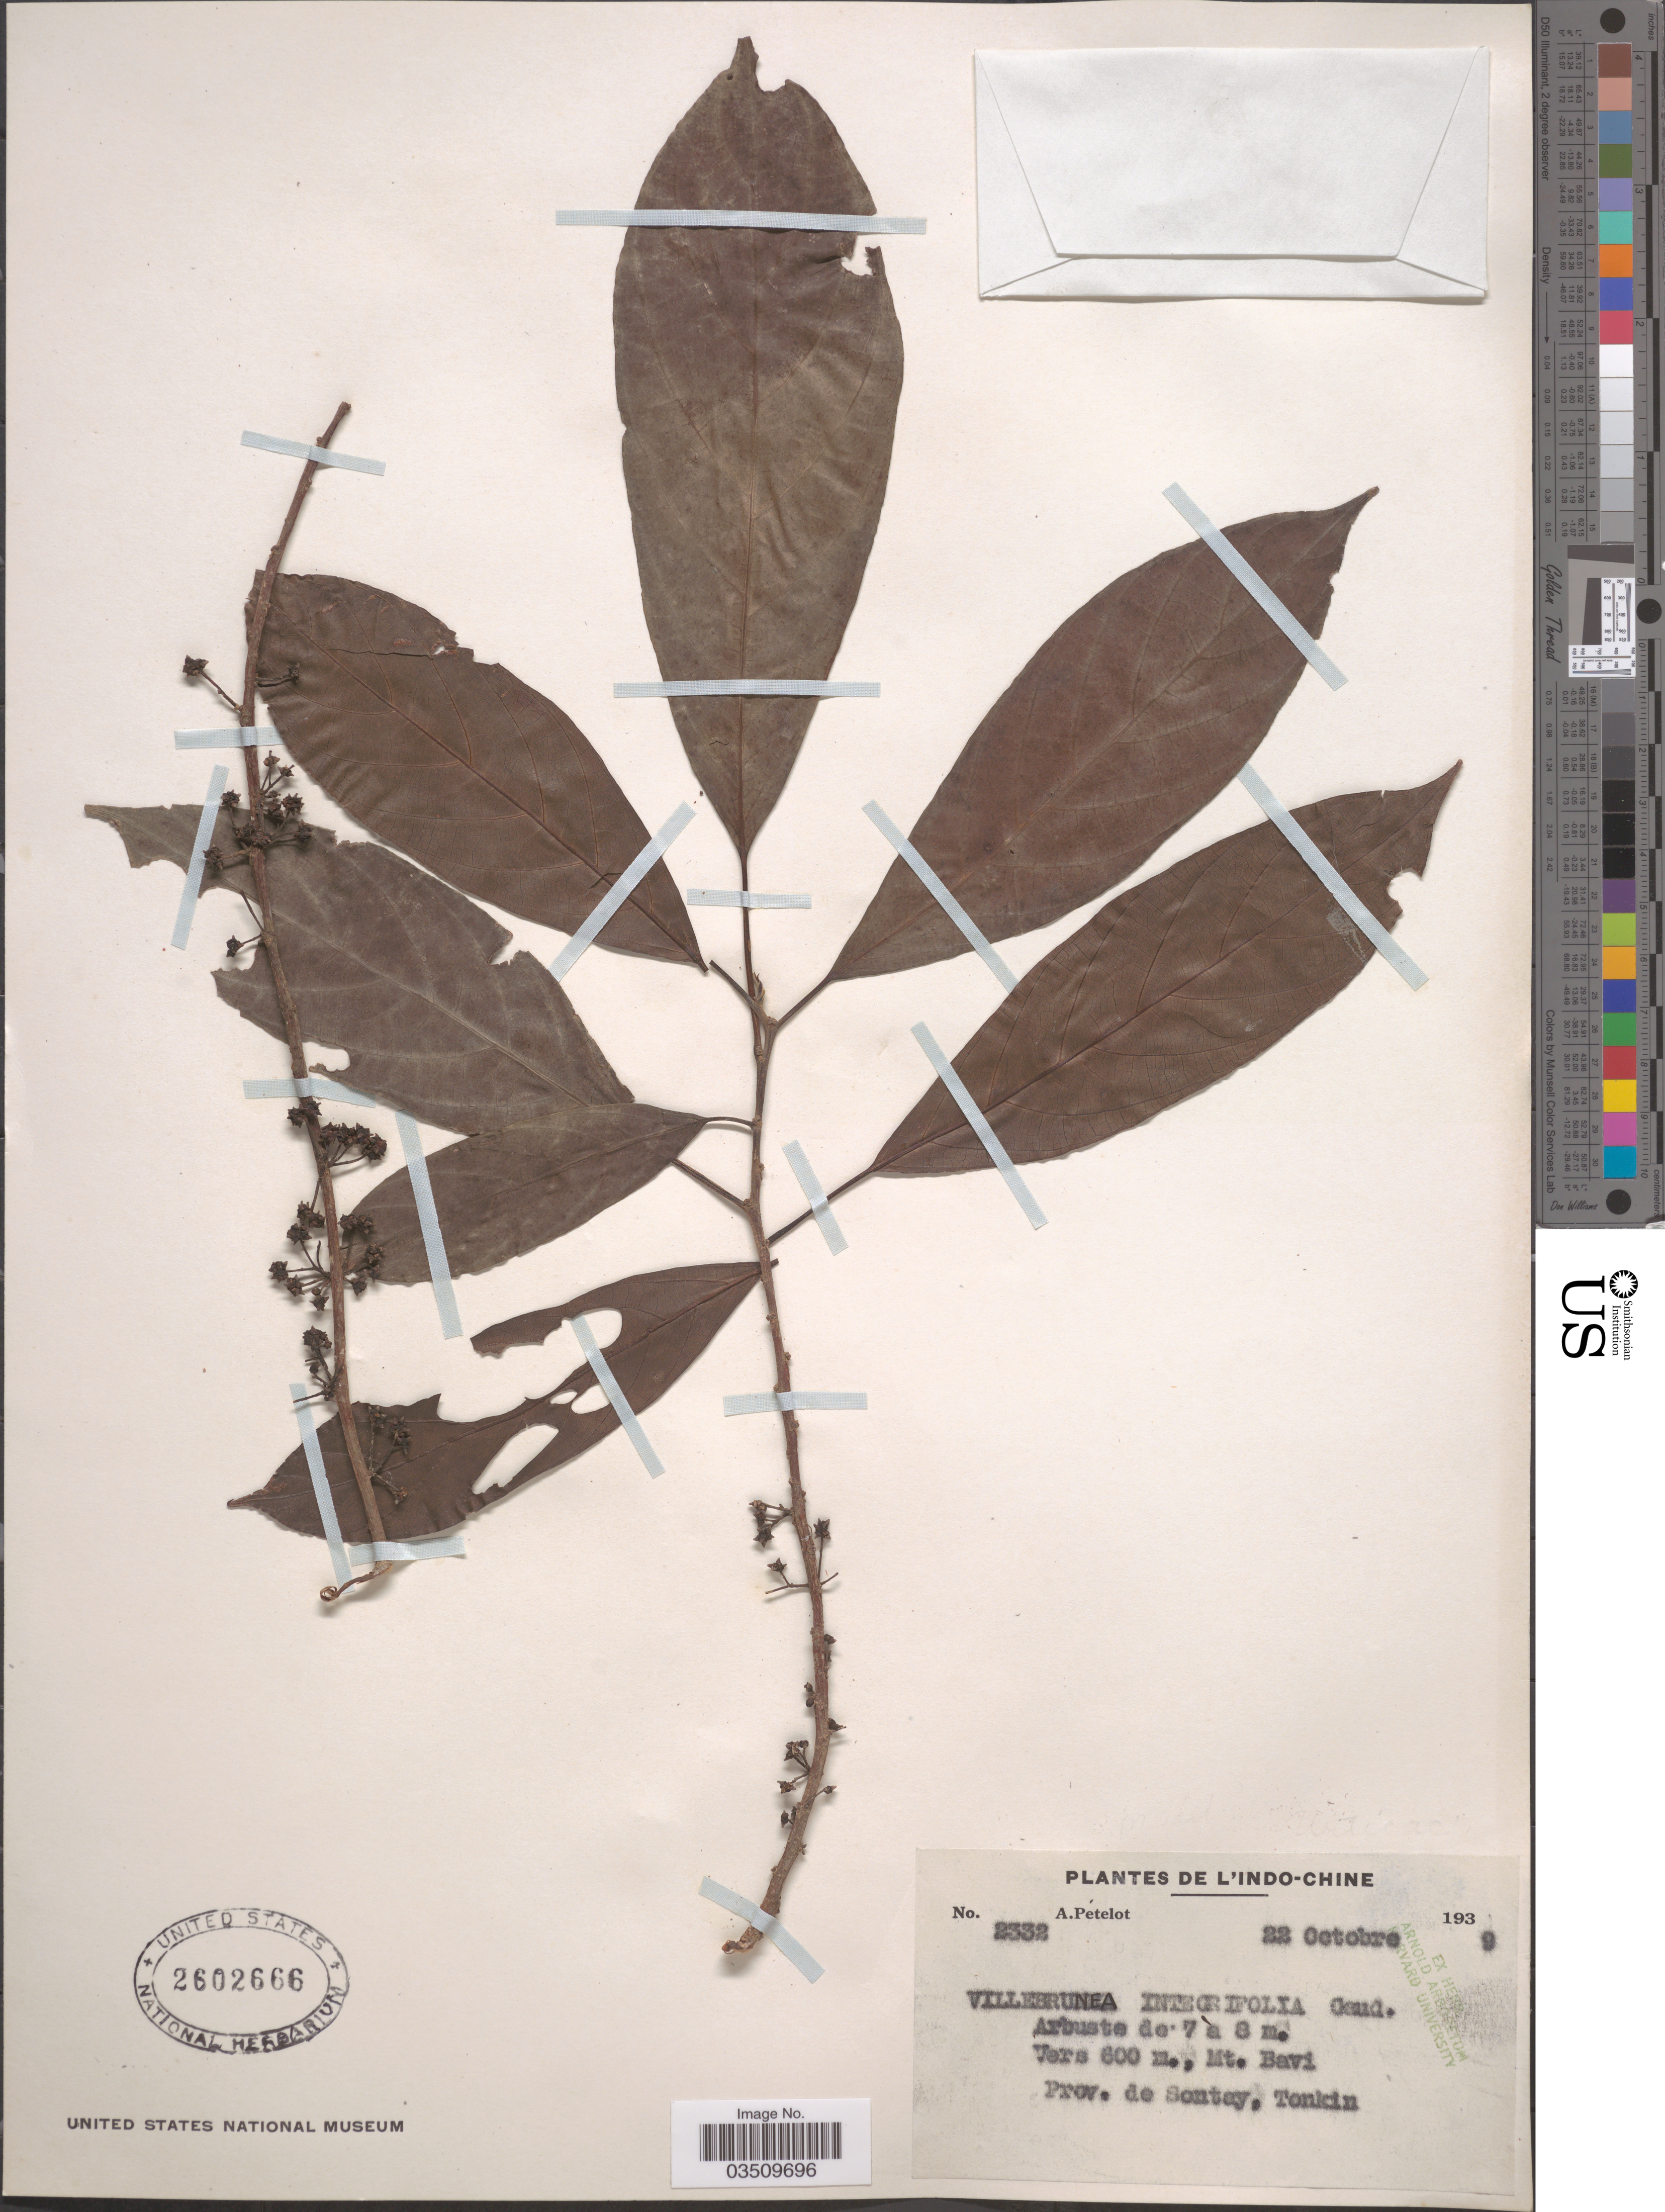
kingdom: Plantae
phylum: Tracheophyta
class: Magnoliopsida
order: Rosales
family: Urticaceae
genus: Oreocnide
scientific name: Oreocnide integrifolia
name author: (Gaudich.) Miq.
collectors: A. Petelot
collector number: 2332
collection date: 1939-10-22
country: Vietnam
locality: L'Indo-Chine. Mt. Bavi. Sontay, Tonkin.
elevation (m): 600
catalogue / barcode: US 2602666